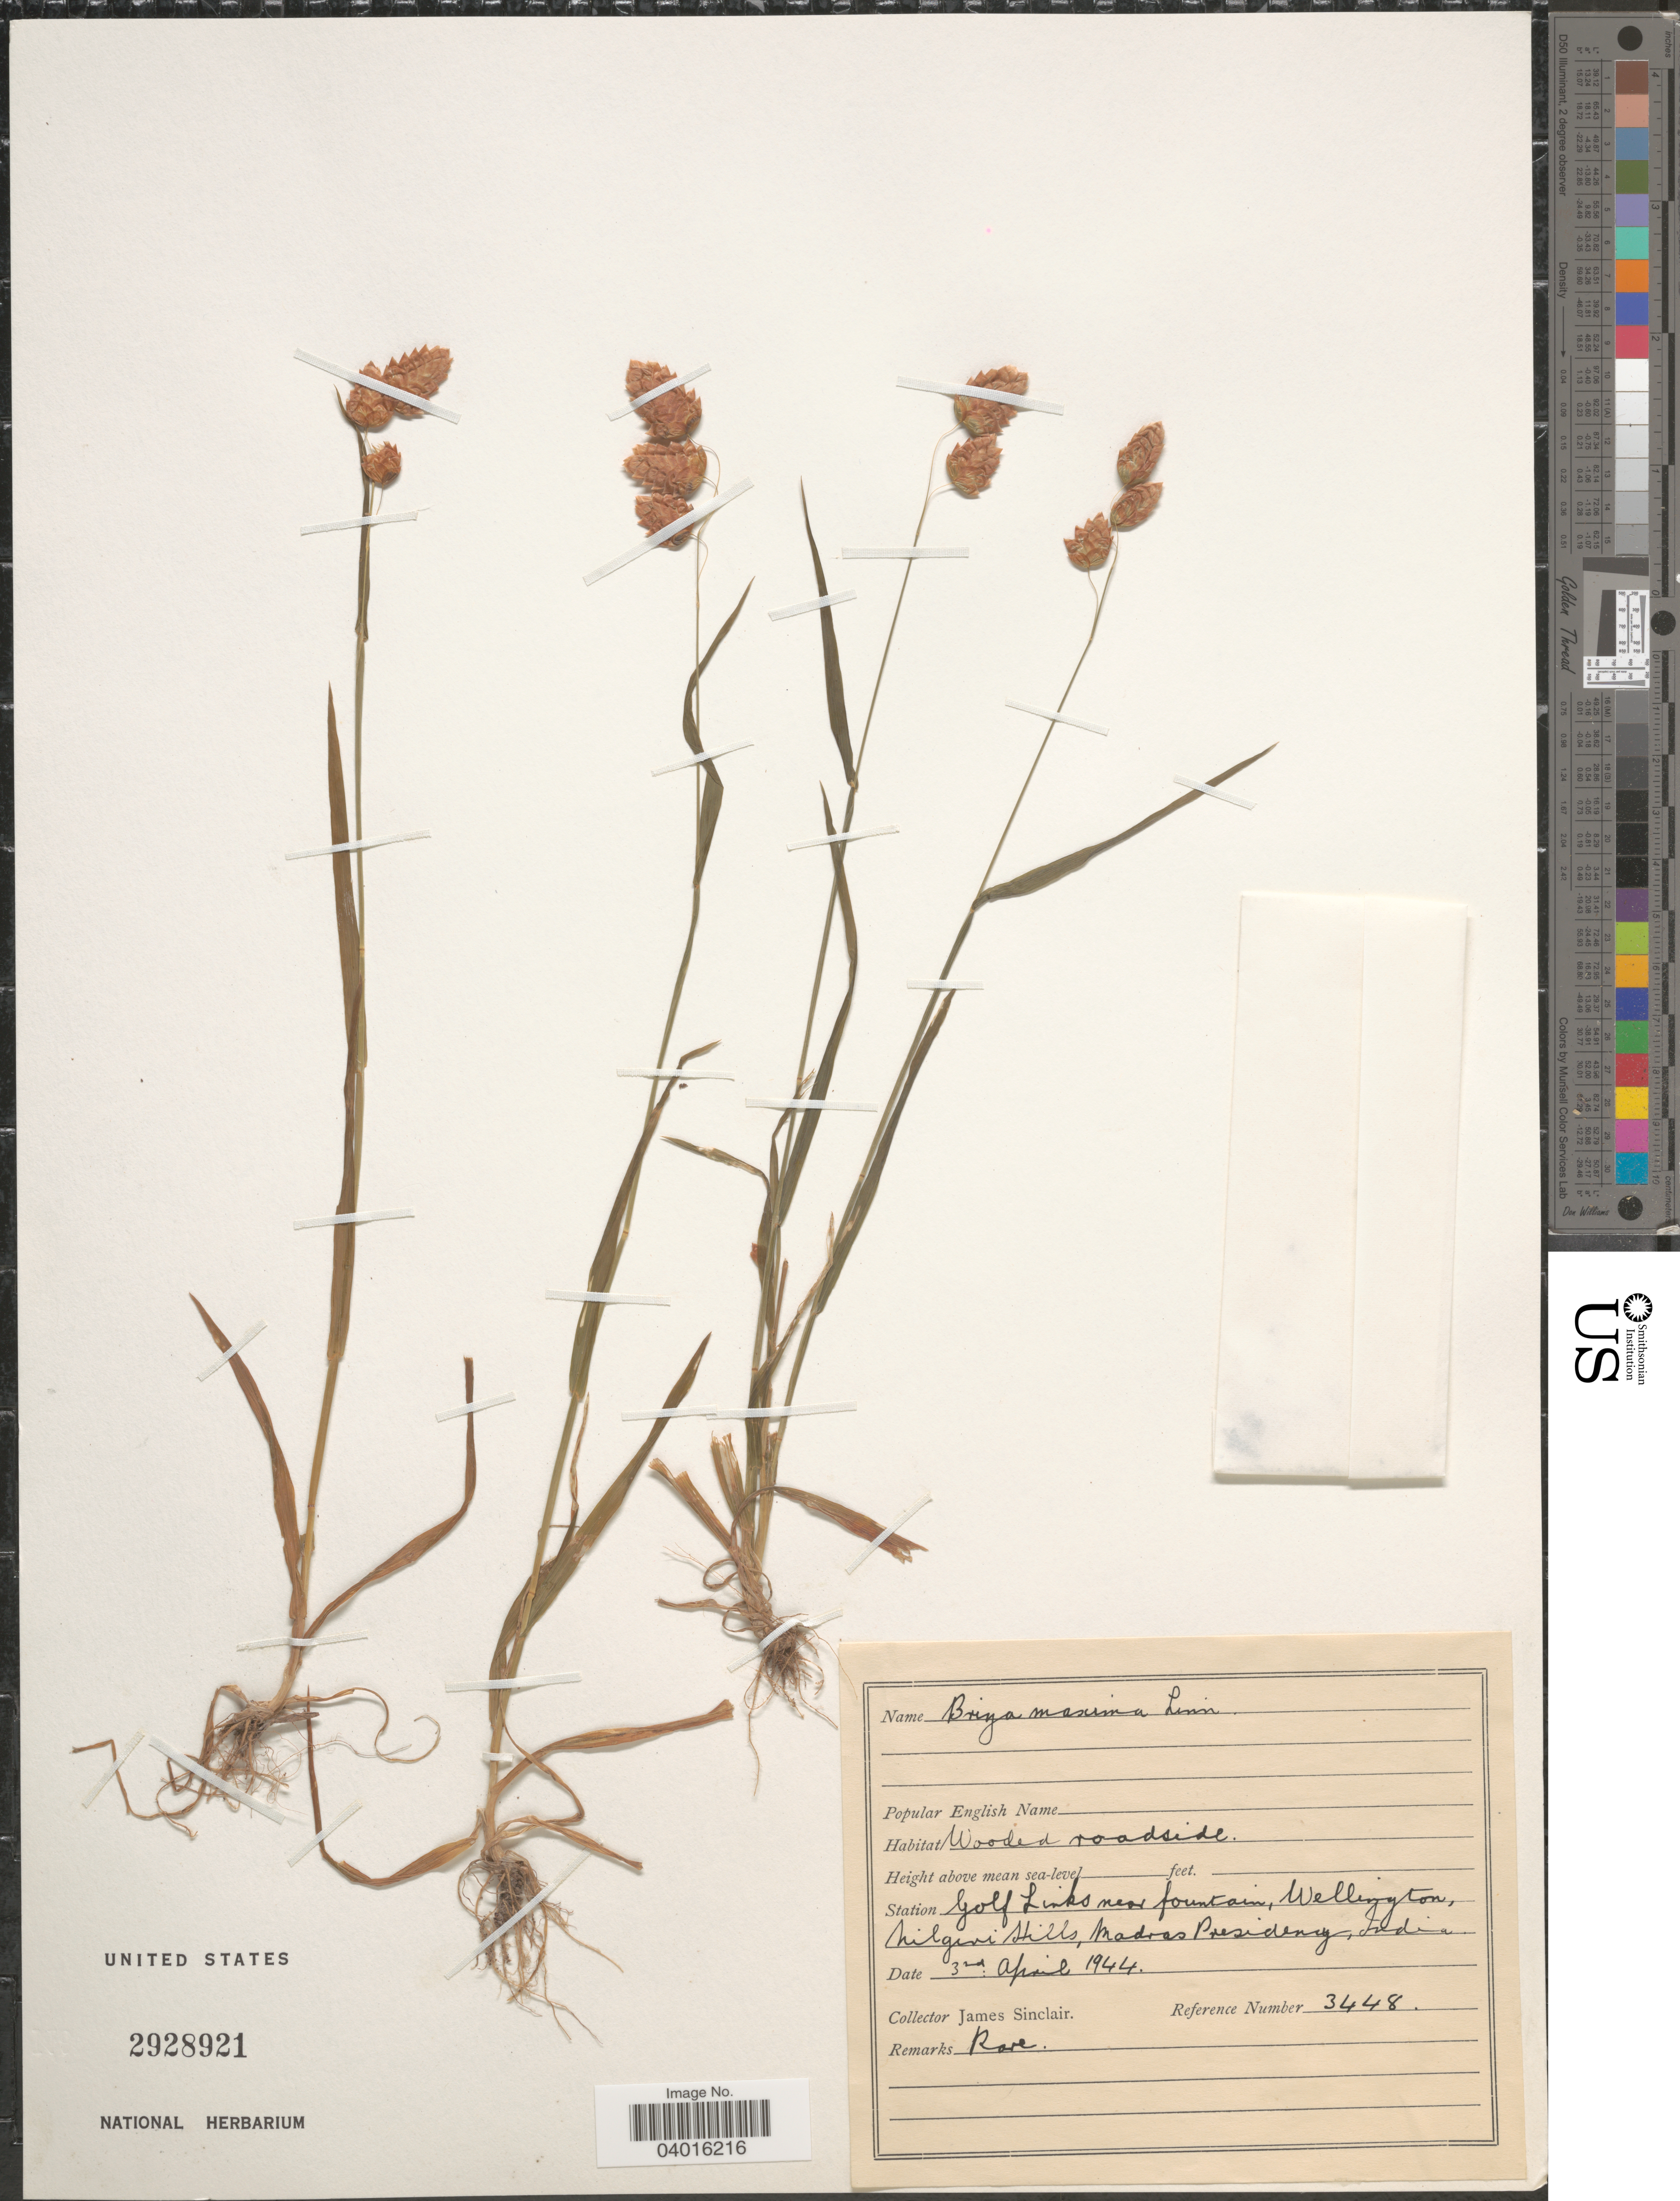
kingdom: Plantae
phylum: Tracheophyta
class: Liliopsida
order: Poales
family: Poaceae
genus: Briza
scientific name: Briza maxima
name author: L.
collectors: J. Sinclair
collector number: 3448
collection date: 1944-04-03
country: India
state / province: Tamil Nadu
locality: Station Golf Links near fountain, Wellington, Nilgiri Hills, Madras Presidency.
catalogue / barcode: US 2928921